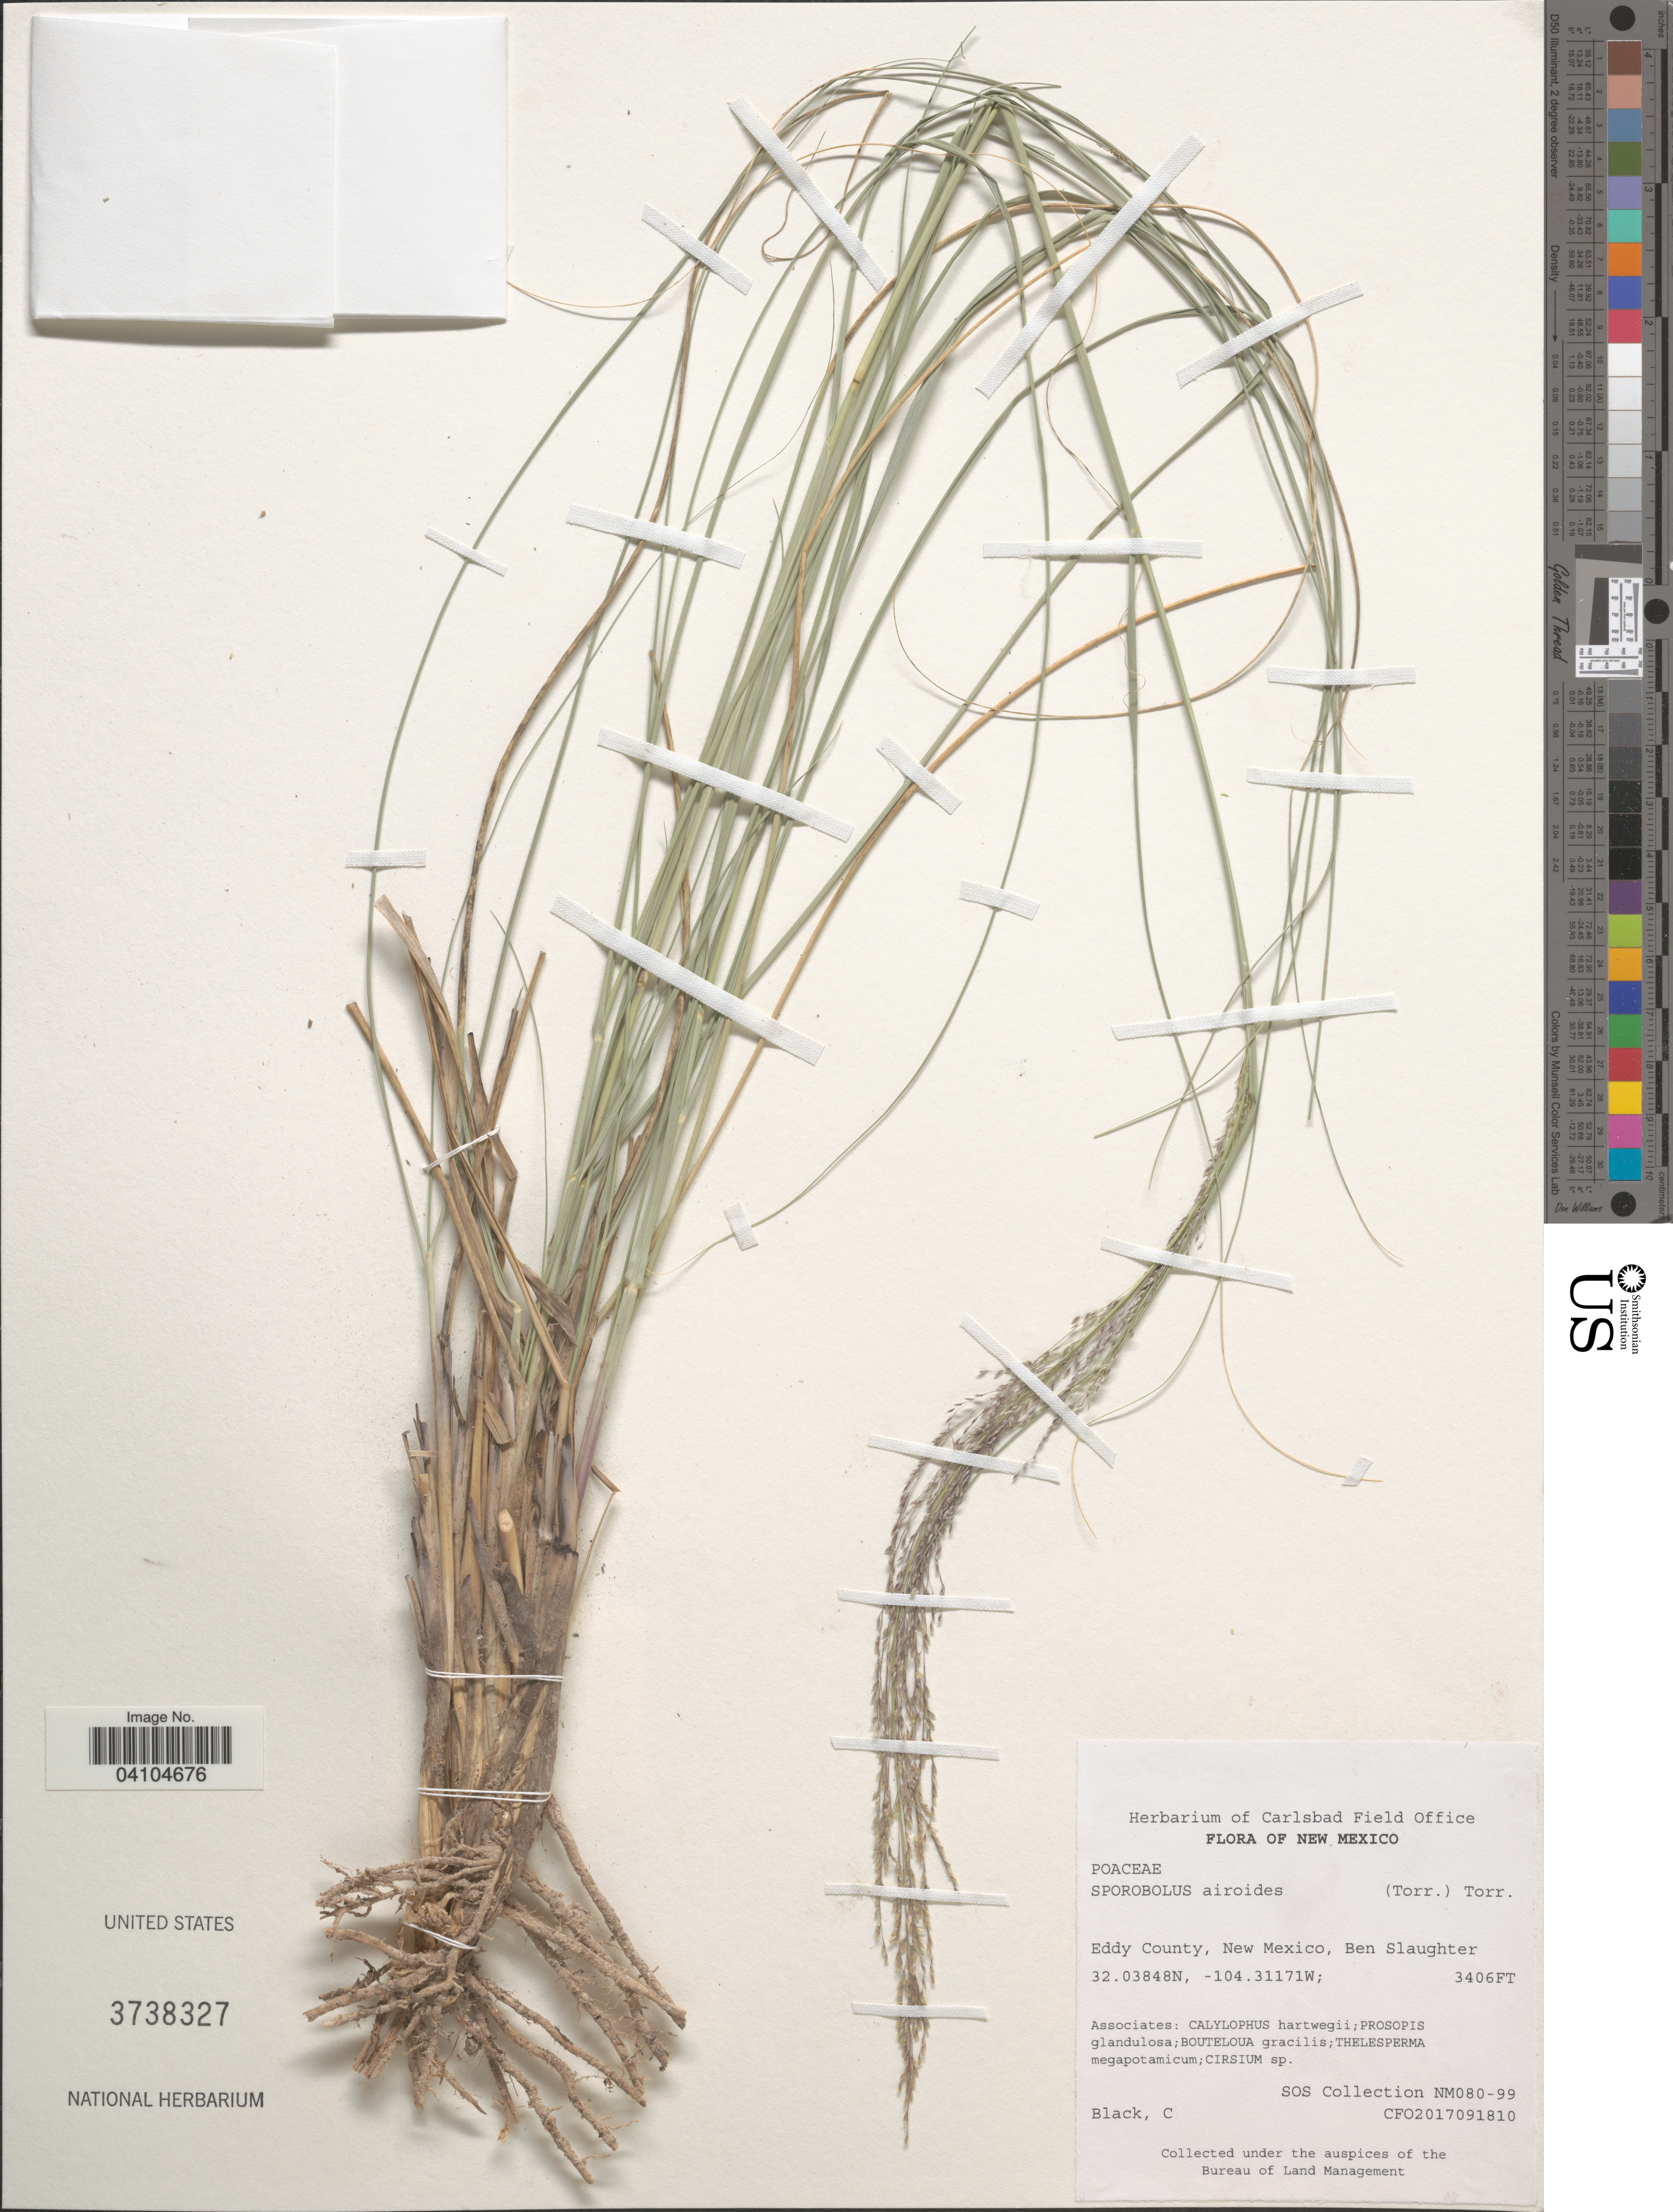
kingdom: Plantae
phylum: Tracheophyta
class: Liliopsida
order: Poales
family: Poaceae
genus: Sporobolus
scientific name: Sporobolus airoides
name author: (Torr.) Torr.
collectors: C. Black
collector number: NM080-99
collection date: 2017-09-10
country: United States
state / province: New Mexico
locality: Eddy County, Ben Slaughter.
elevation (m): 1038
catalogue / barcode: US 3738327